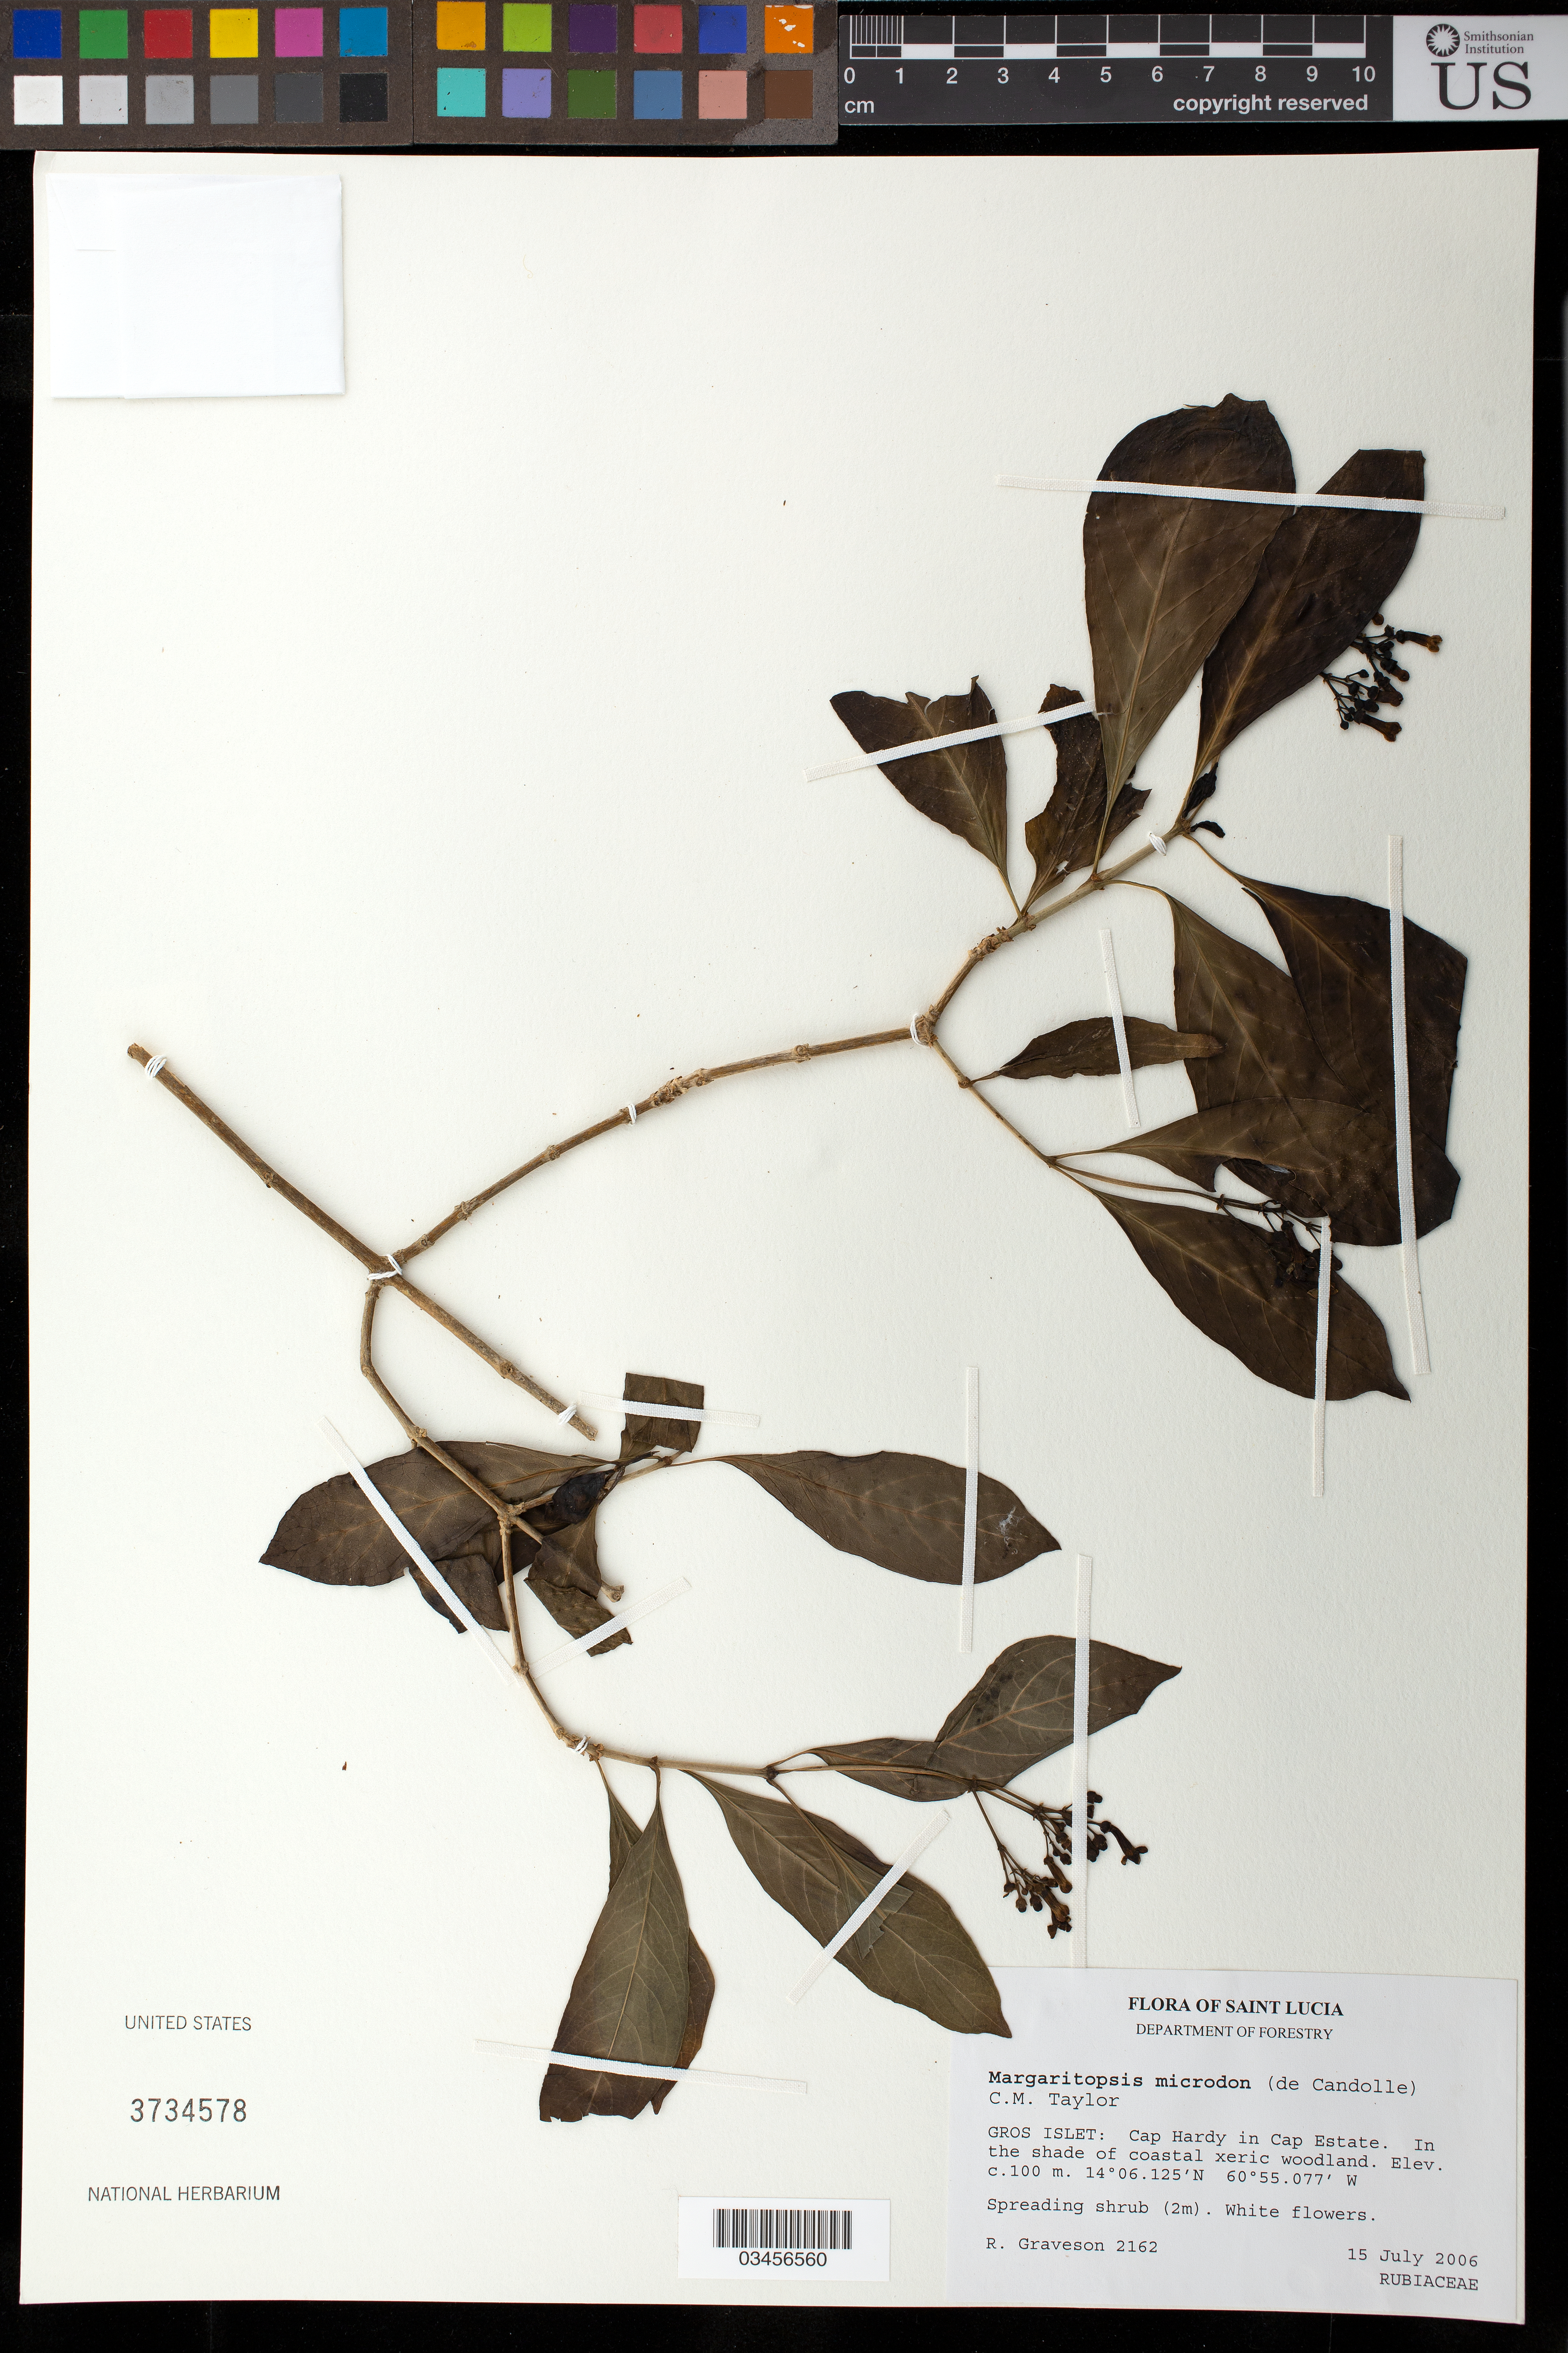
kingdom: Plantae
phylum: Tracheophyta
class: Magnoliopsida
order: Gentianales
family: Rubiaceae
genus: Margaritopsis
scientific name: Margaritopsis microdon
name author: (DC.) C.M. Taylor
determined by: Taylor, Charlotte M.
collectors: R. Graveson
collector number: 2162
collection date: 2006-07-15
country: St. Lucia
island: St. Lucia I.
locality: Gros Islet: Cap Hardy in Cap Estate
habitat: In the shade of coastal xeric woodland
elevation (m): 100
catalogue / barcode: US 3734578